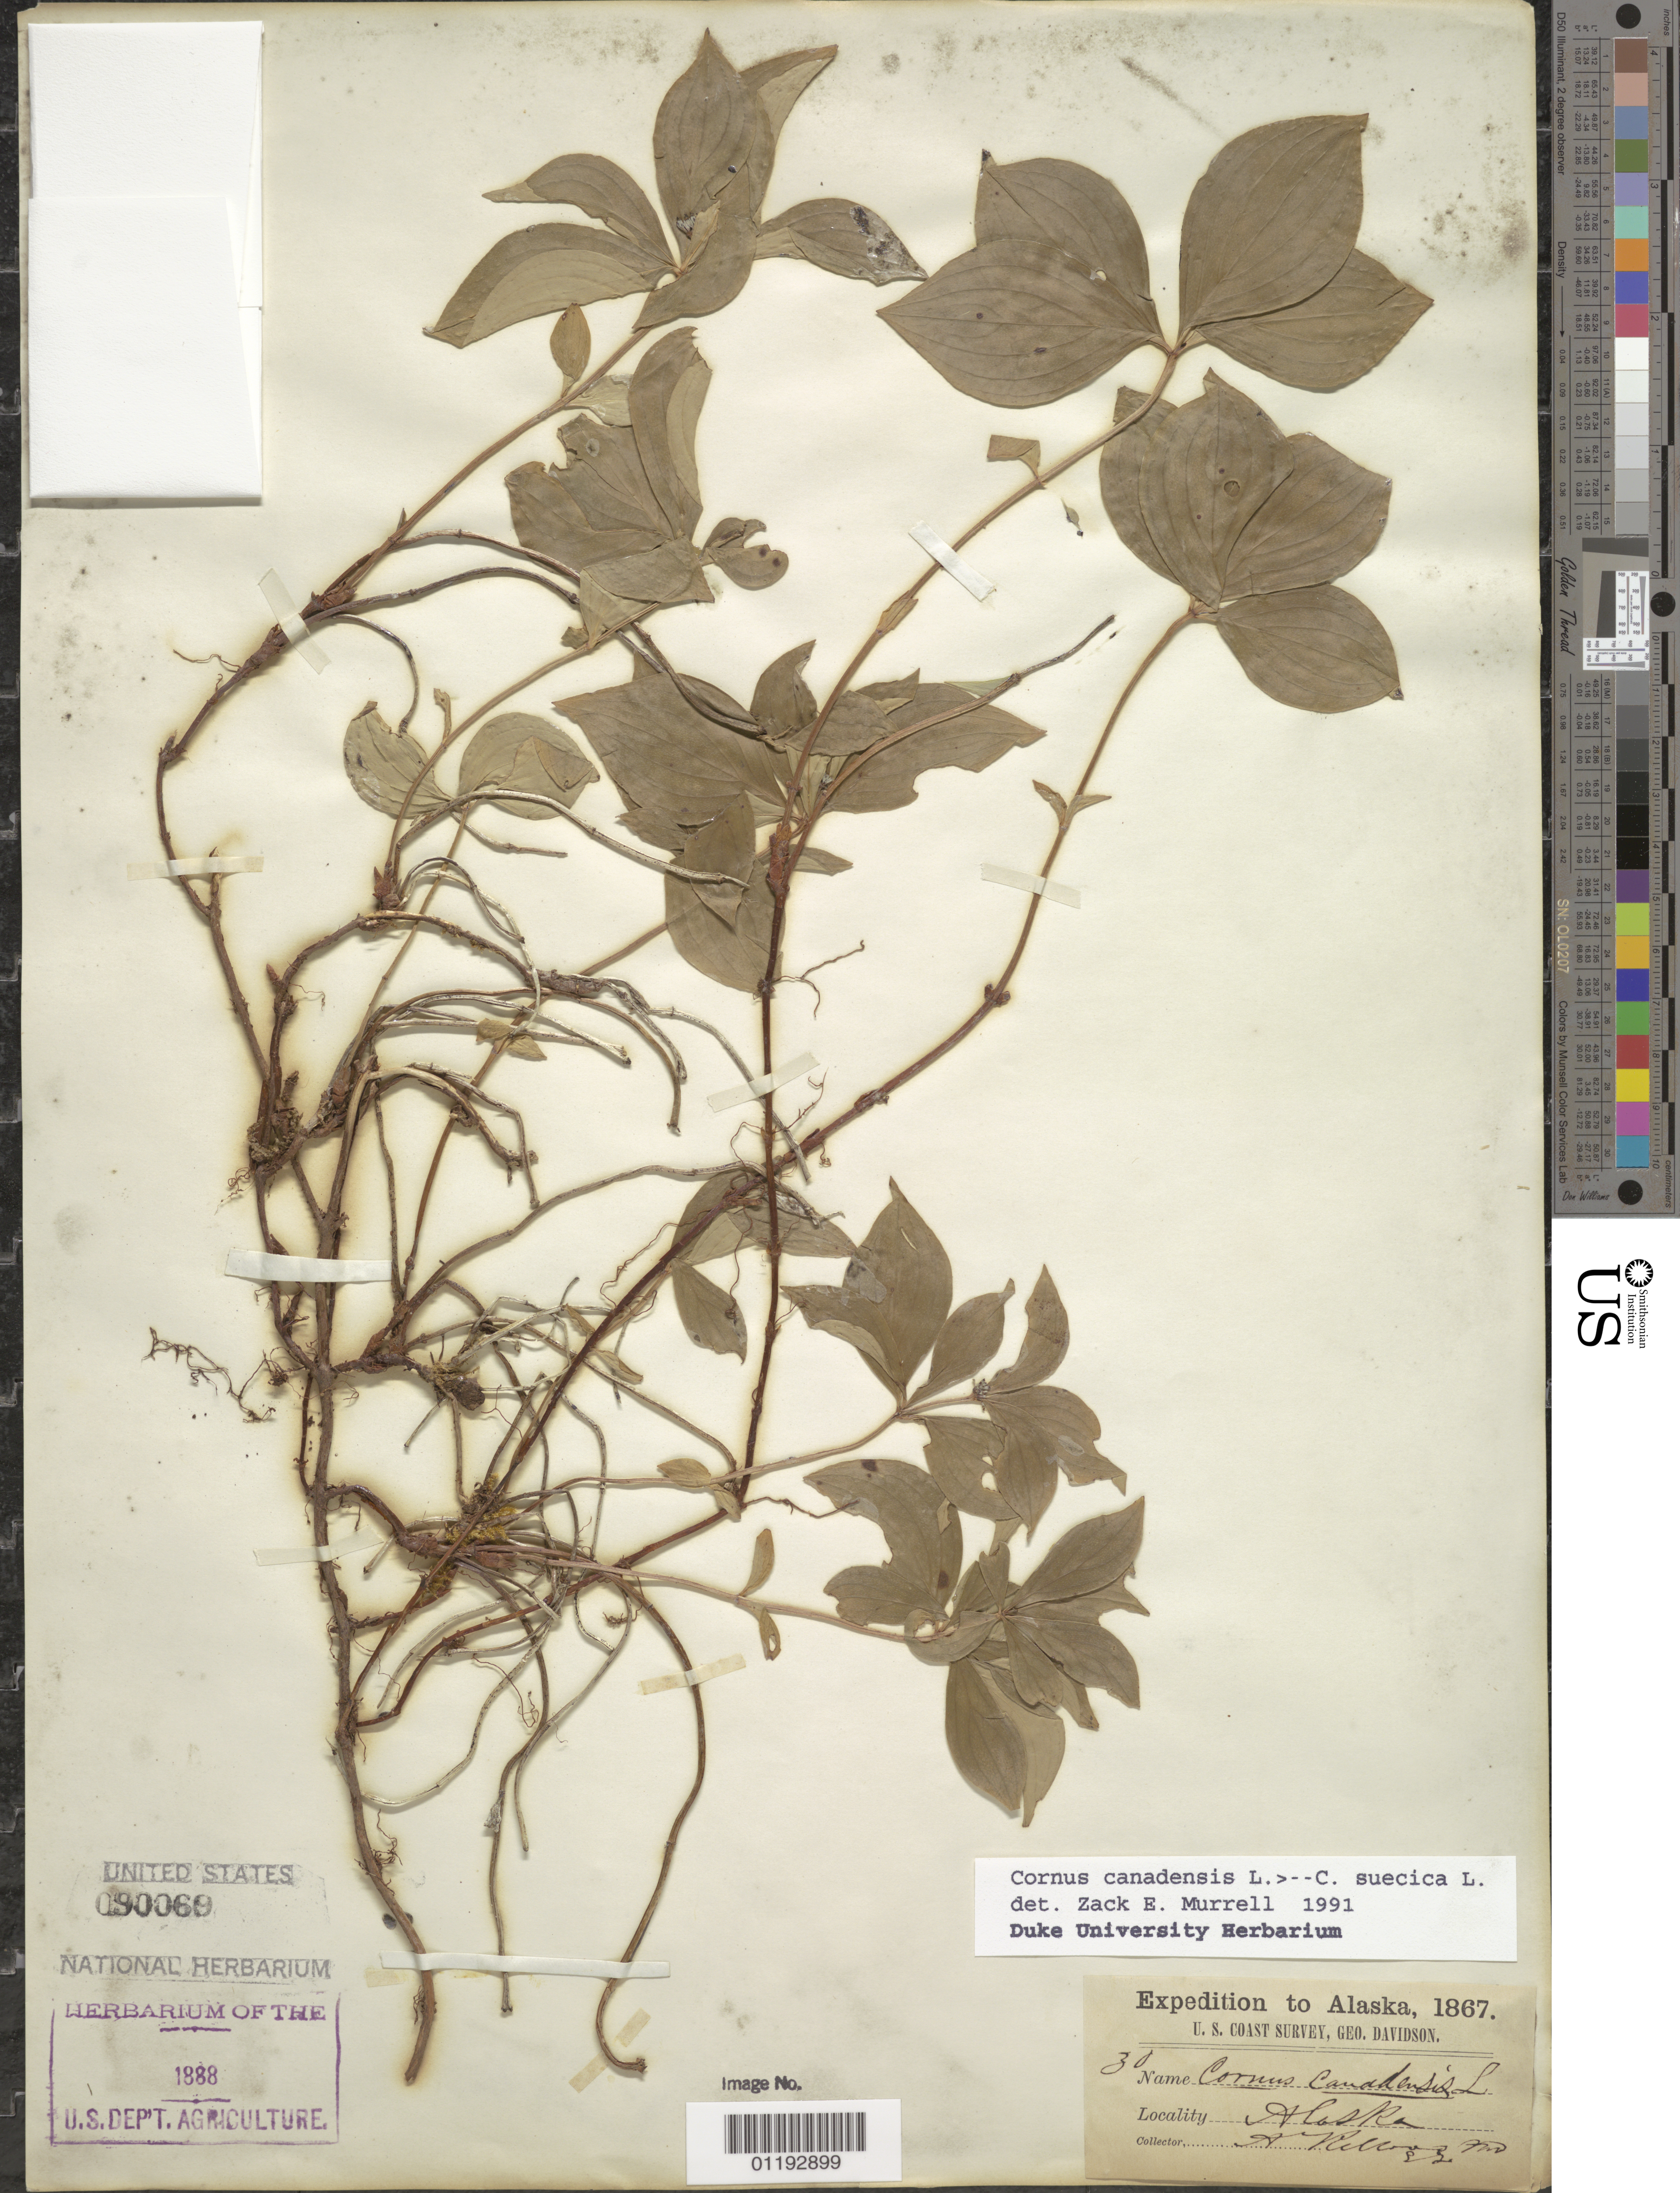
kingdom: Plantae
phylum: Tracheophyta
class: Magnoliopsida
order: Cornales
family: Cornaceae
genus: Cornus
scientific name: Cornus canadensis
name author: L.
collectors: A. Kellogg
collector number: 30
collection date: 1867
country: United States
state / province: Alaska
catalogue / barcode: US 90069